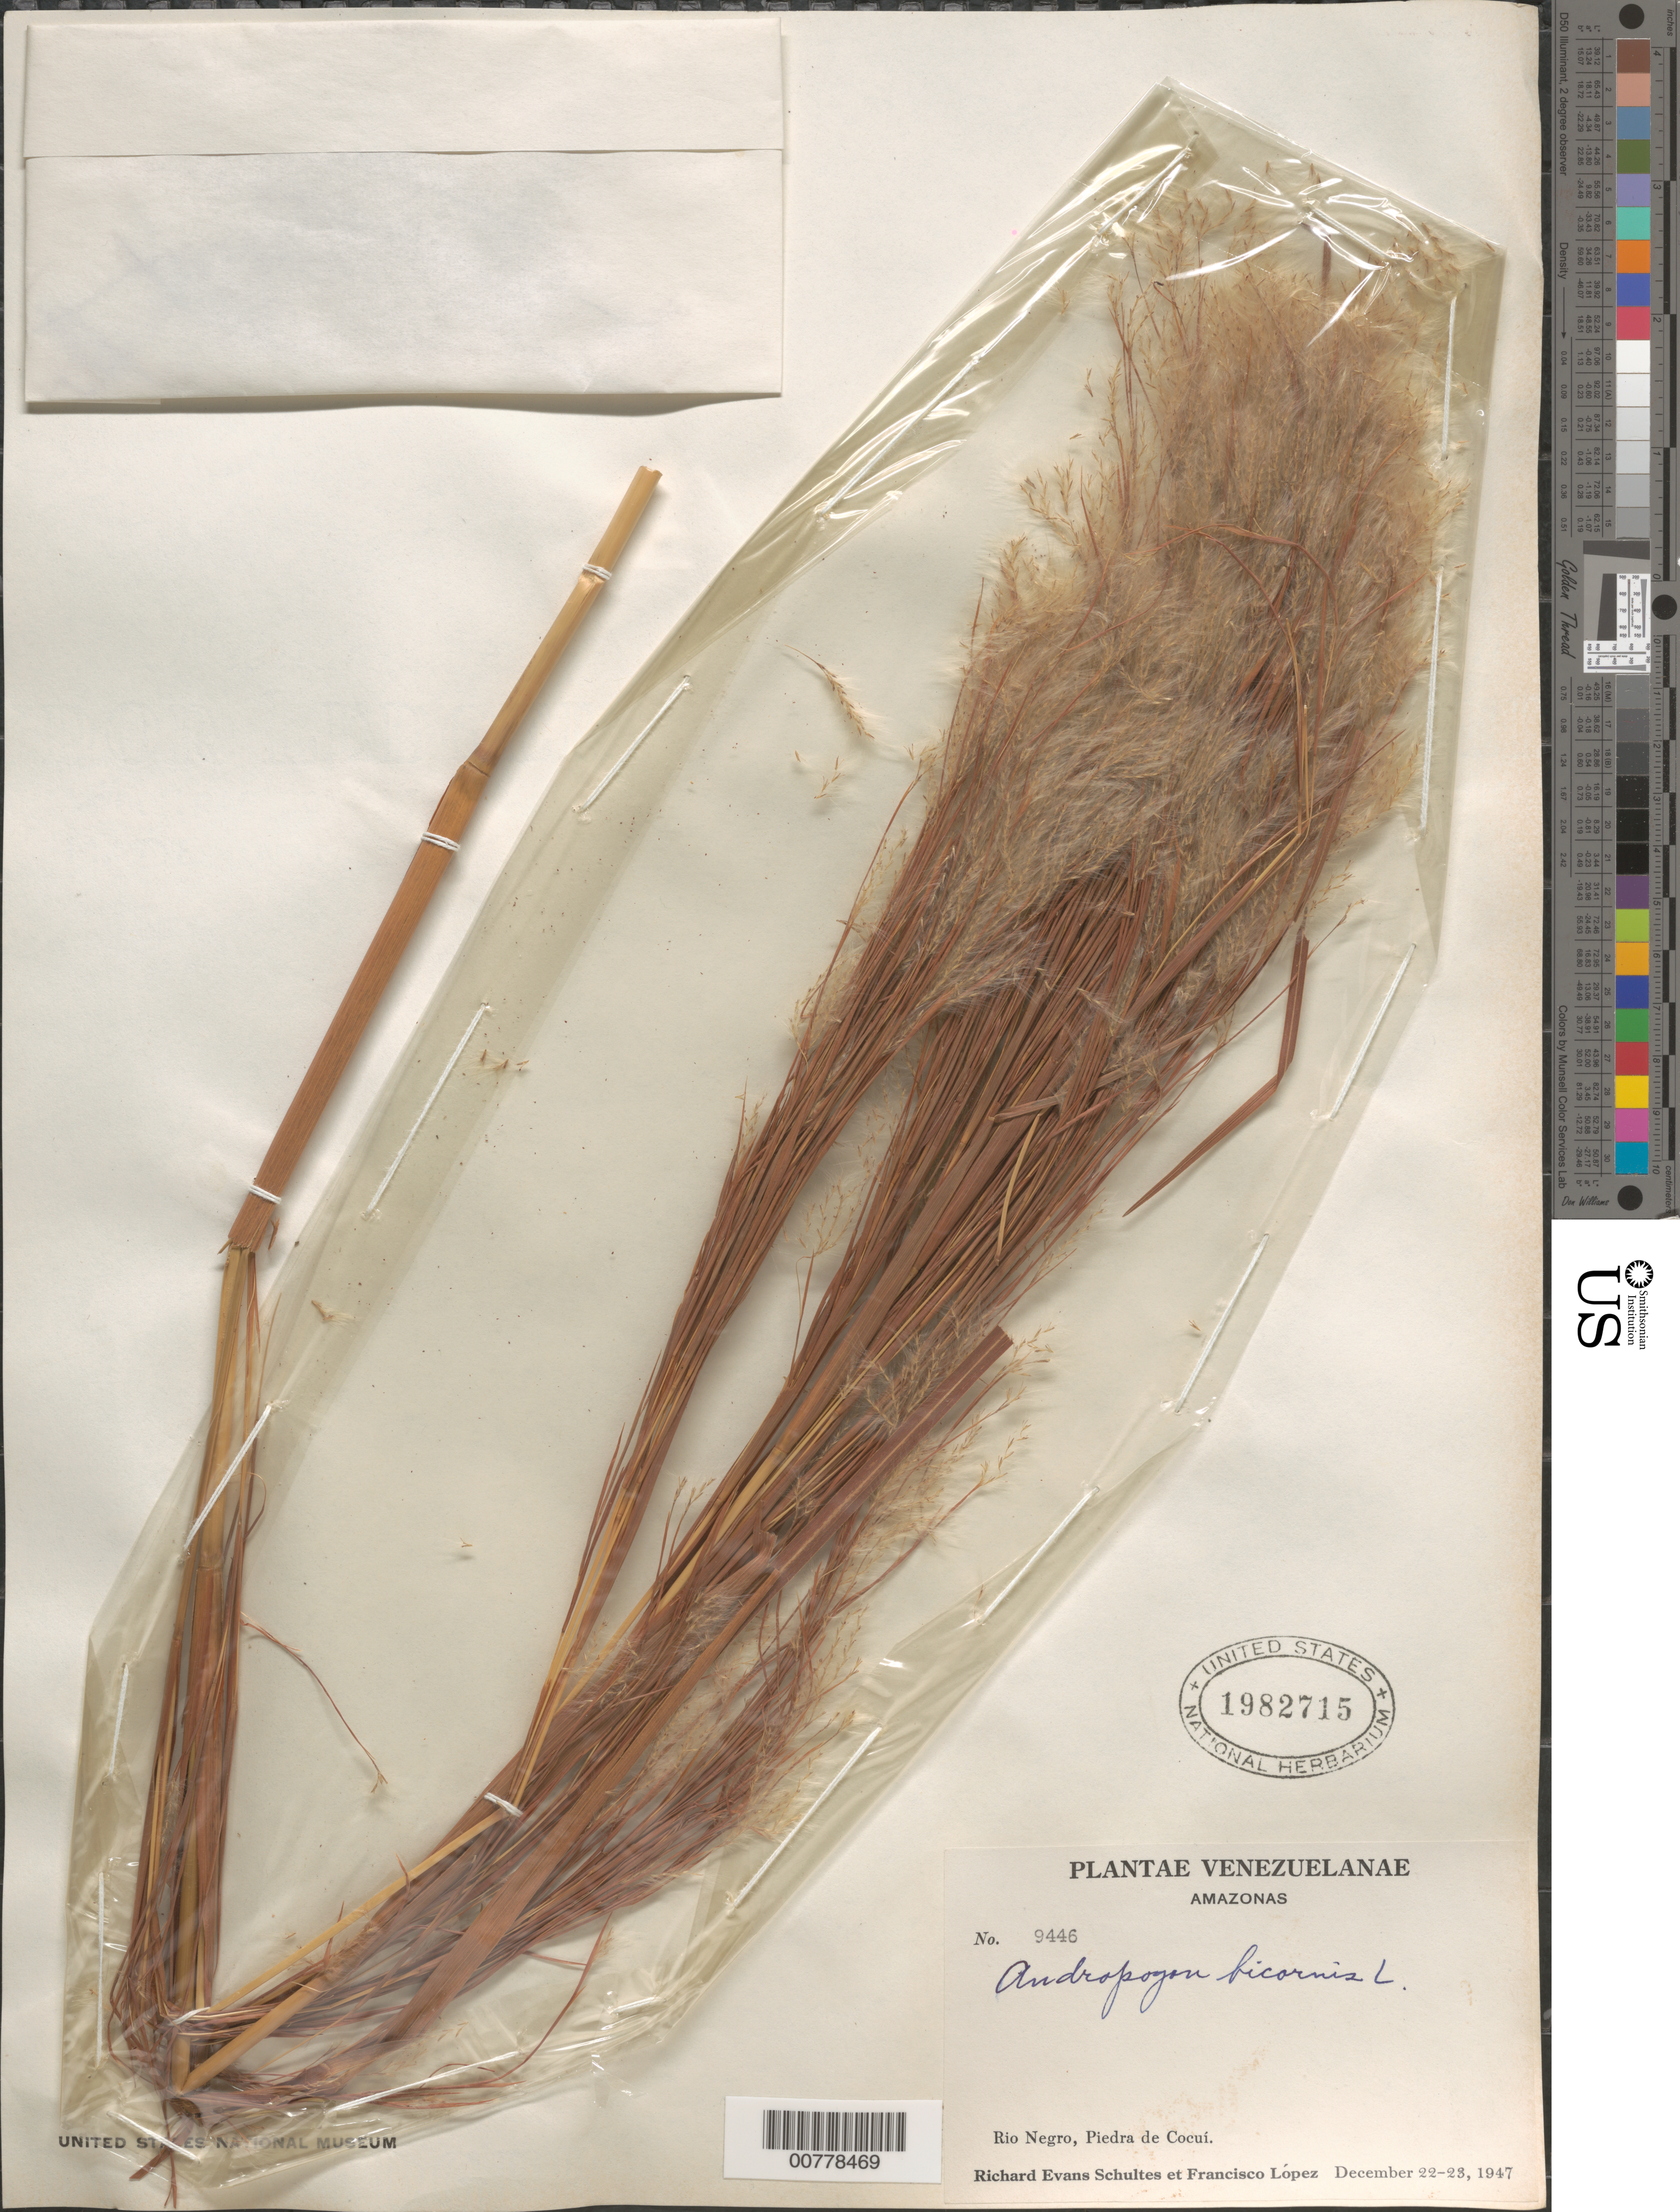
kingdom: Plantae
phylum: Tracheophyta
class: Liliopsida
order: Poales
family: Poaceae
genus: Andropogon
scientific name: Andropogon bicornis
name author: L.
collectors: R. E. Schultes & F. Lopéz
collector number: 9446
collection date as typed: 22-Dec-47 to 23-Dec-47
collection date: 1947-12-22/1947-12-23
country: Venezuela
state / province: Amazonas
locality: Río Negro, Piedra de Cocuí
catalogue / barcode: US 1982715